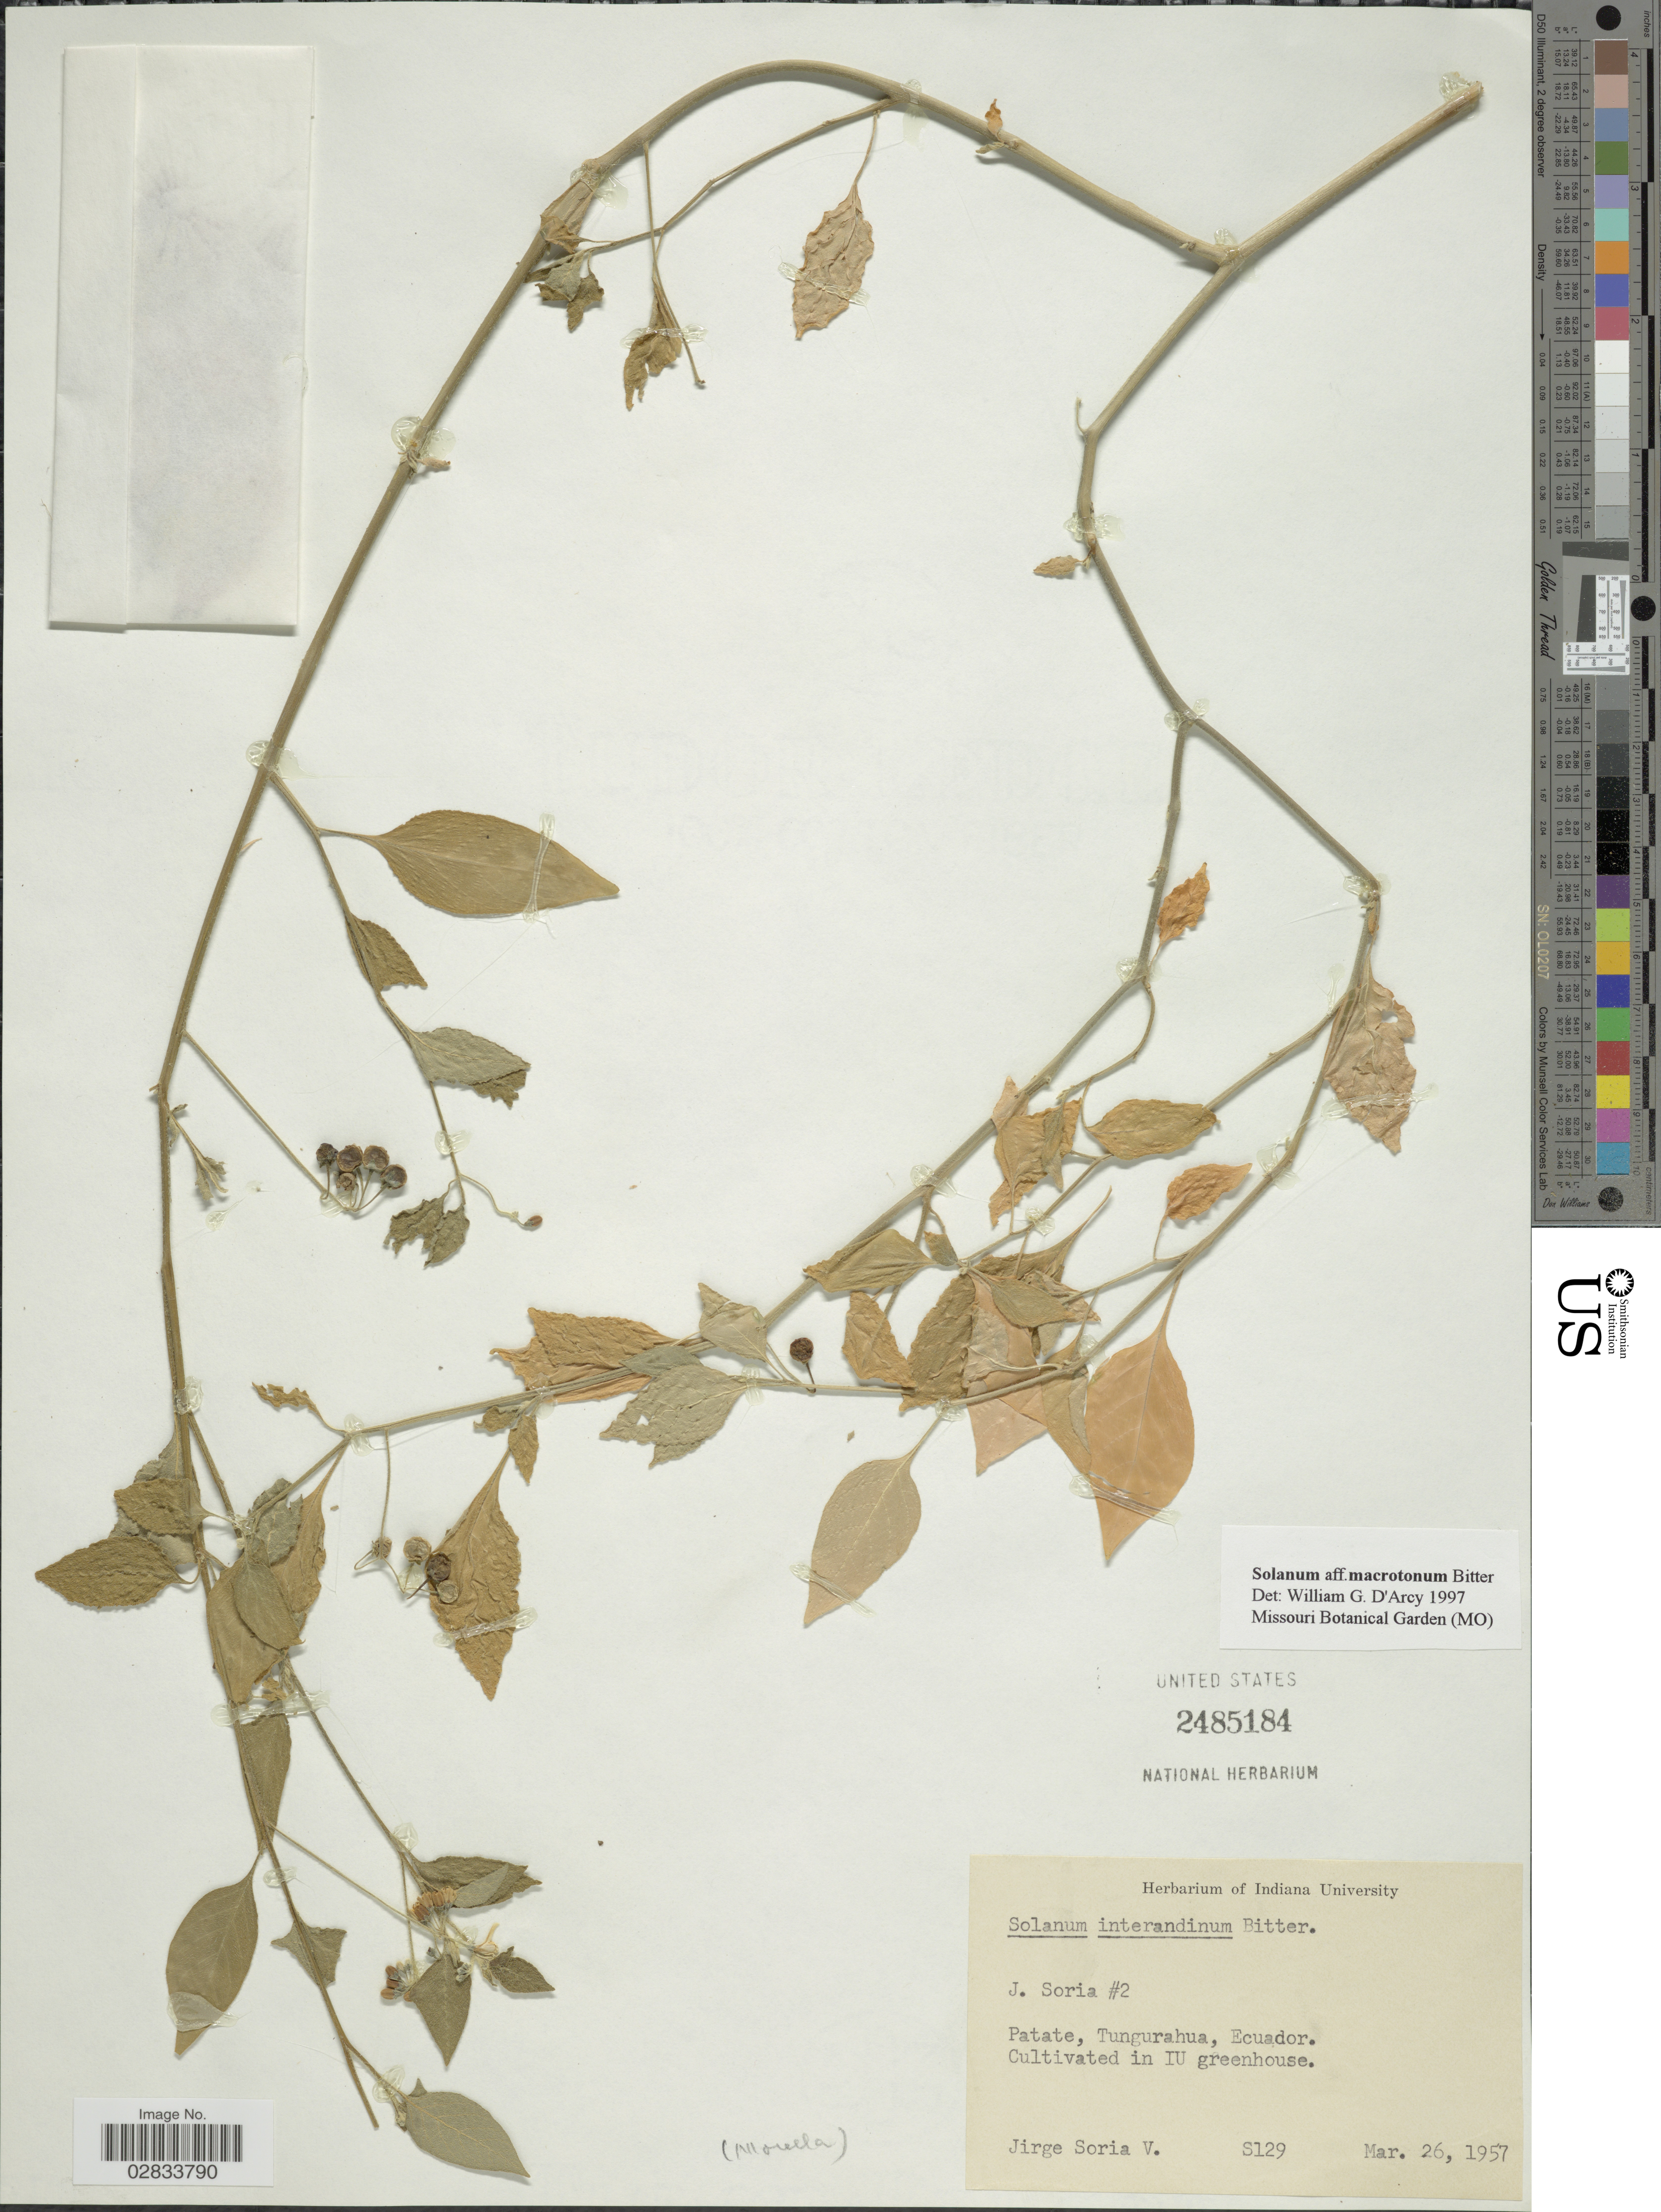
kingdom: Plantae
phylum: Tracheophyta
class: Magnoliopsida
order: Solanales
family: Solanaceae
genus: Solanum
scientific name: Solanum macrotonum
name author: Bitter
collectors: J. Soria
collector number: S129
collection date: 1957-03-26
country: Ecuador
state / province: Tungurahua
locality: Patate, Tungurahua, Ecuador, Cultivated in IU greenhouse.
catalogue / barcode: US 2485184